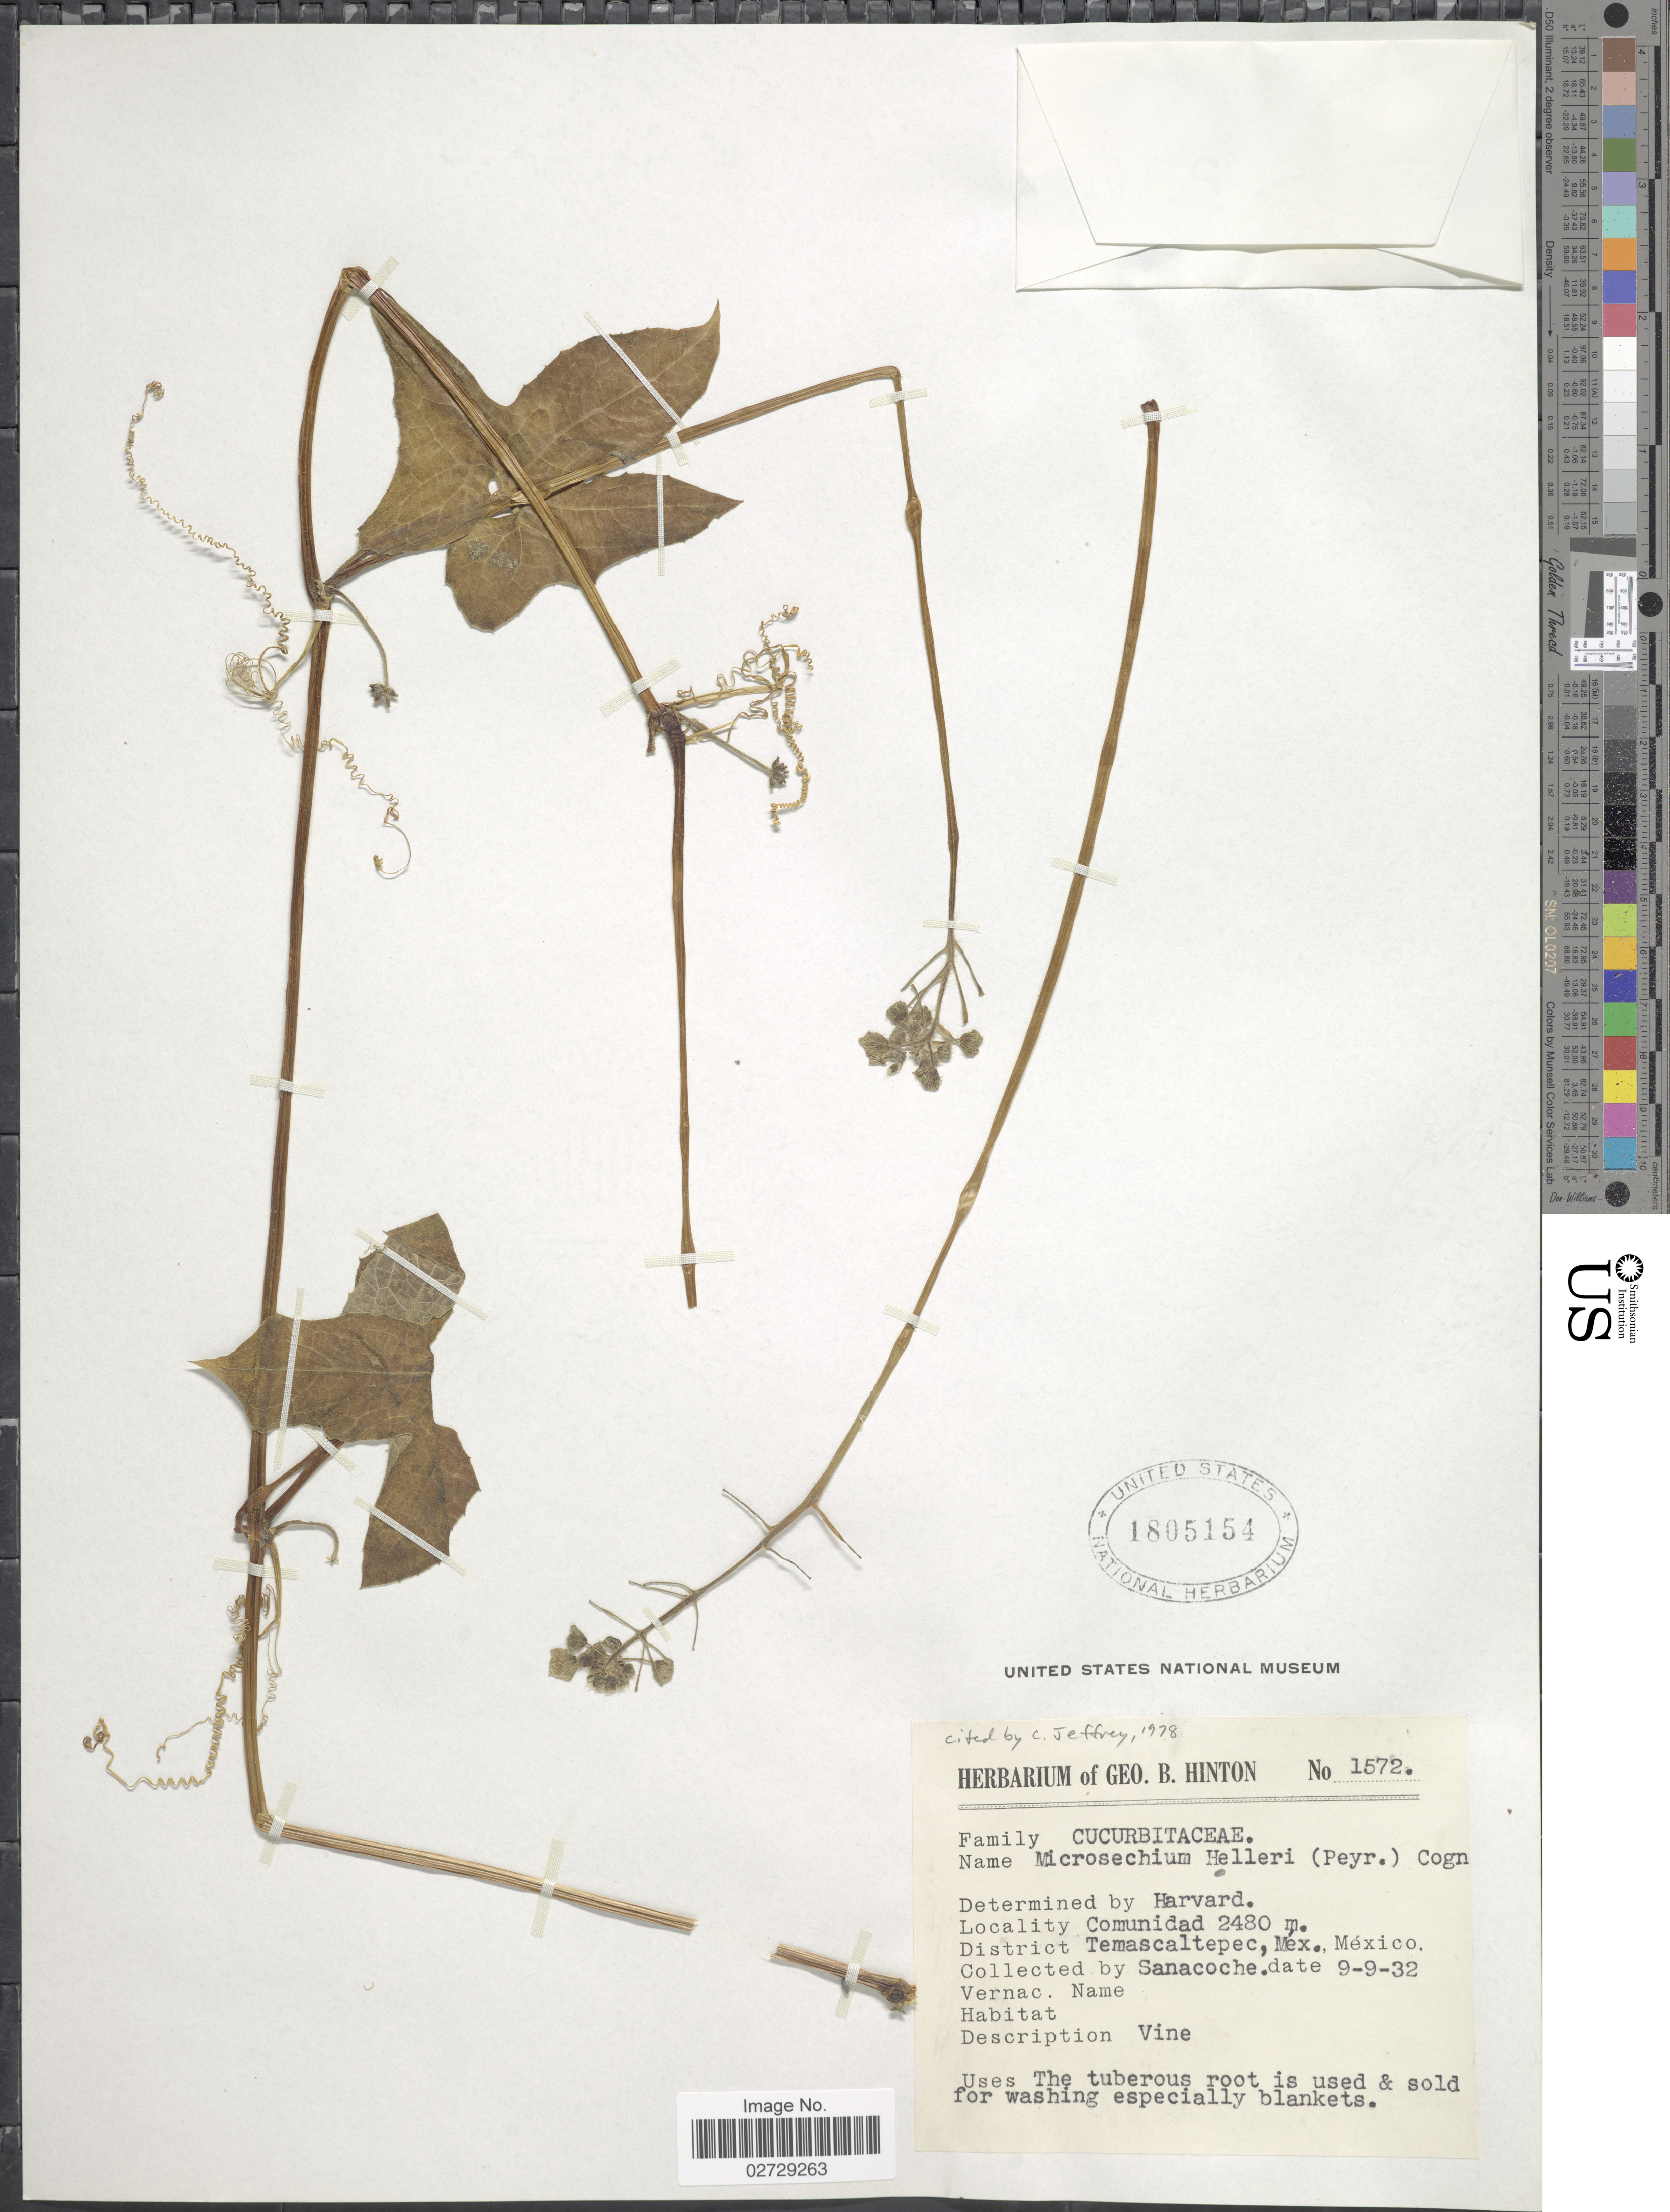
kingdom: Plantae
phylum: Tracheophyta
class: Magnoliopsida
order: Cucurbitales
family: Cucurbitaceae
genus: Microsechium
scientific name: Microsechium helleri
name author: (Peyr.) Cogn.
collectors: Sanacoche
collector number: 1572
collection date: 1932-09-09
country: Mexico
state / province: México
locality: Comunidad, District Temascaltepec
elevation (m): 2480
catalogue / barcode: US 1805154